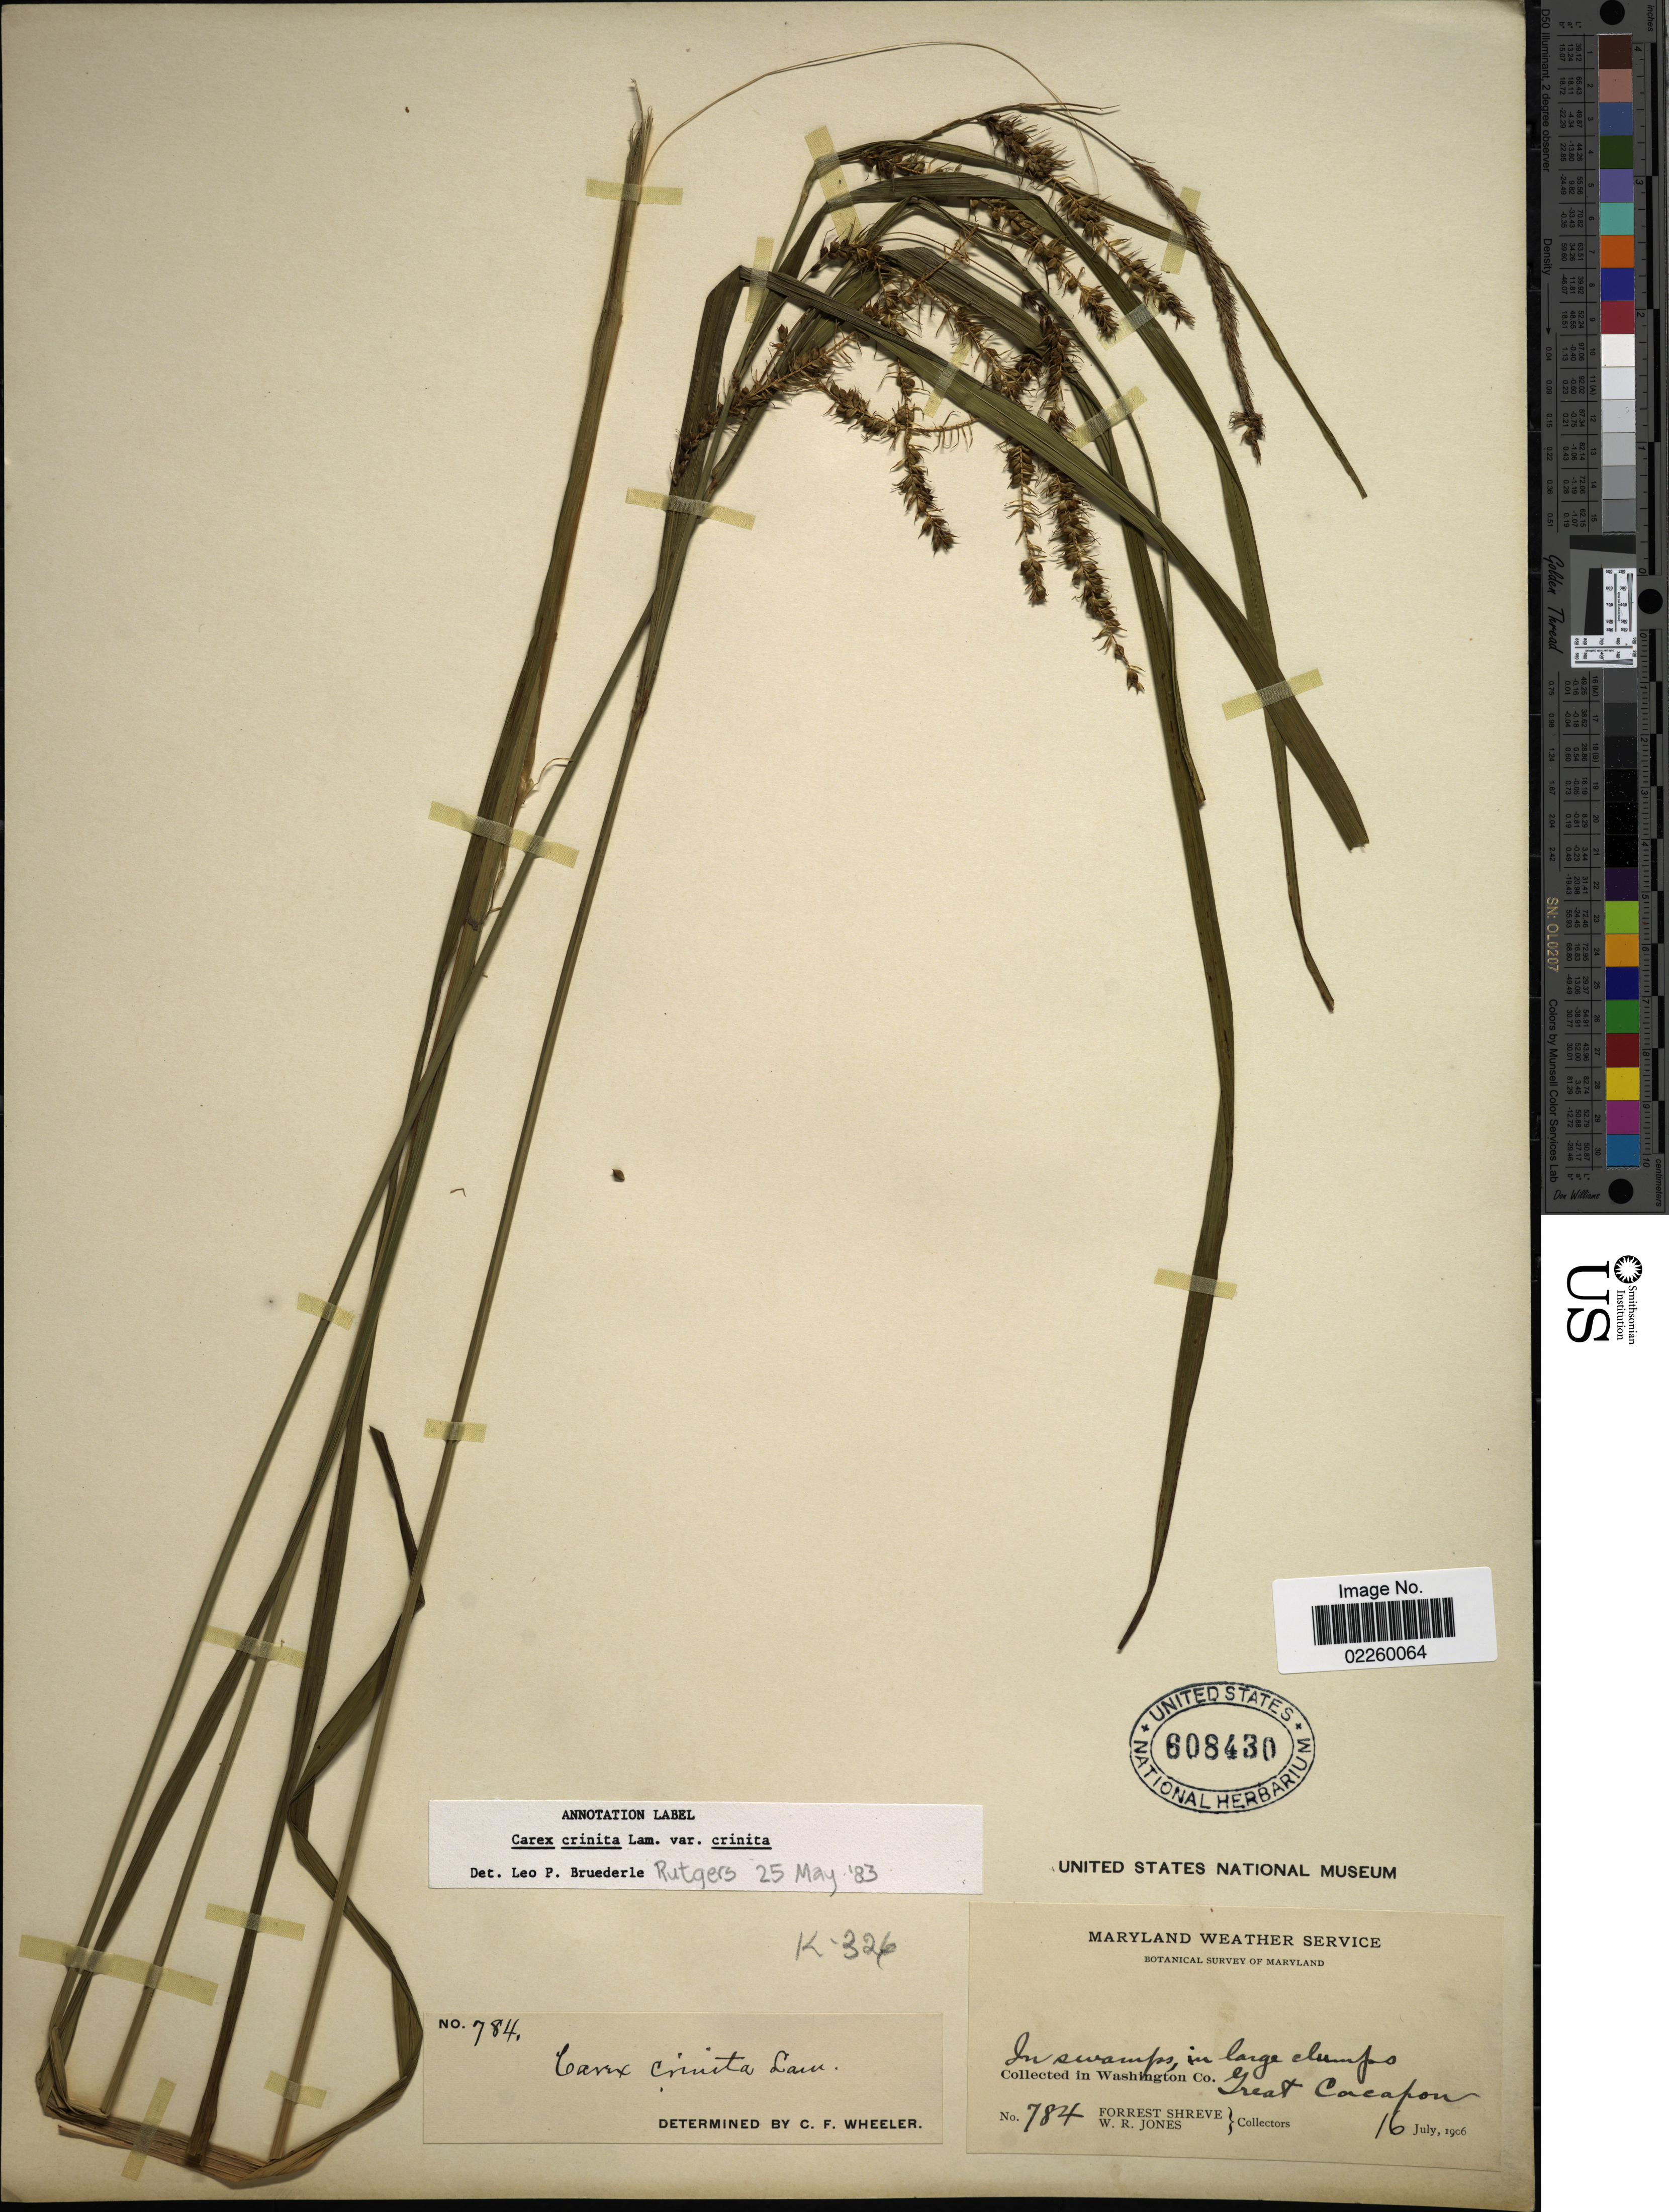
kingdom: Plantae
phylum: Tracheophyta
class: Liliopsida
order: Poales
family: Cyperaceae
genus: Carex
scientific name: Carex crinita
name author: Lam.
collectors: F. Shreve & W. R. Jones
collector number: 784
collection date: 1906-07-16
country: United States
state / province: Maryland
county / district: Washington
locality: Washington Co. Great Cacapon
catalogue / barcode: US 608430